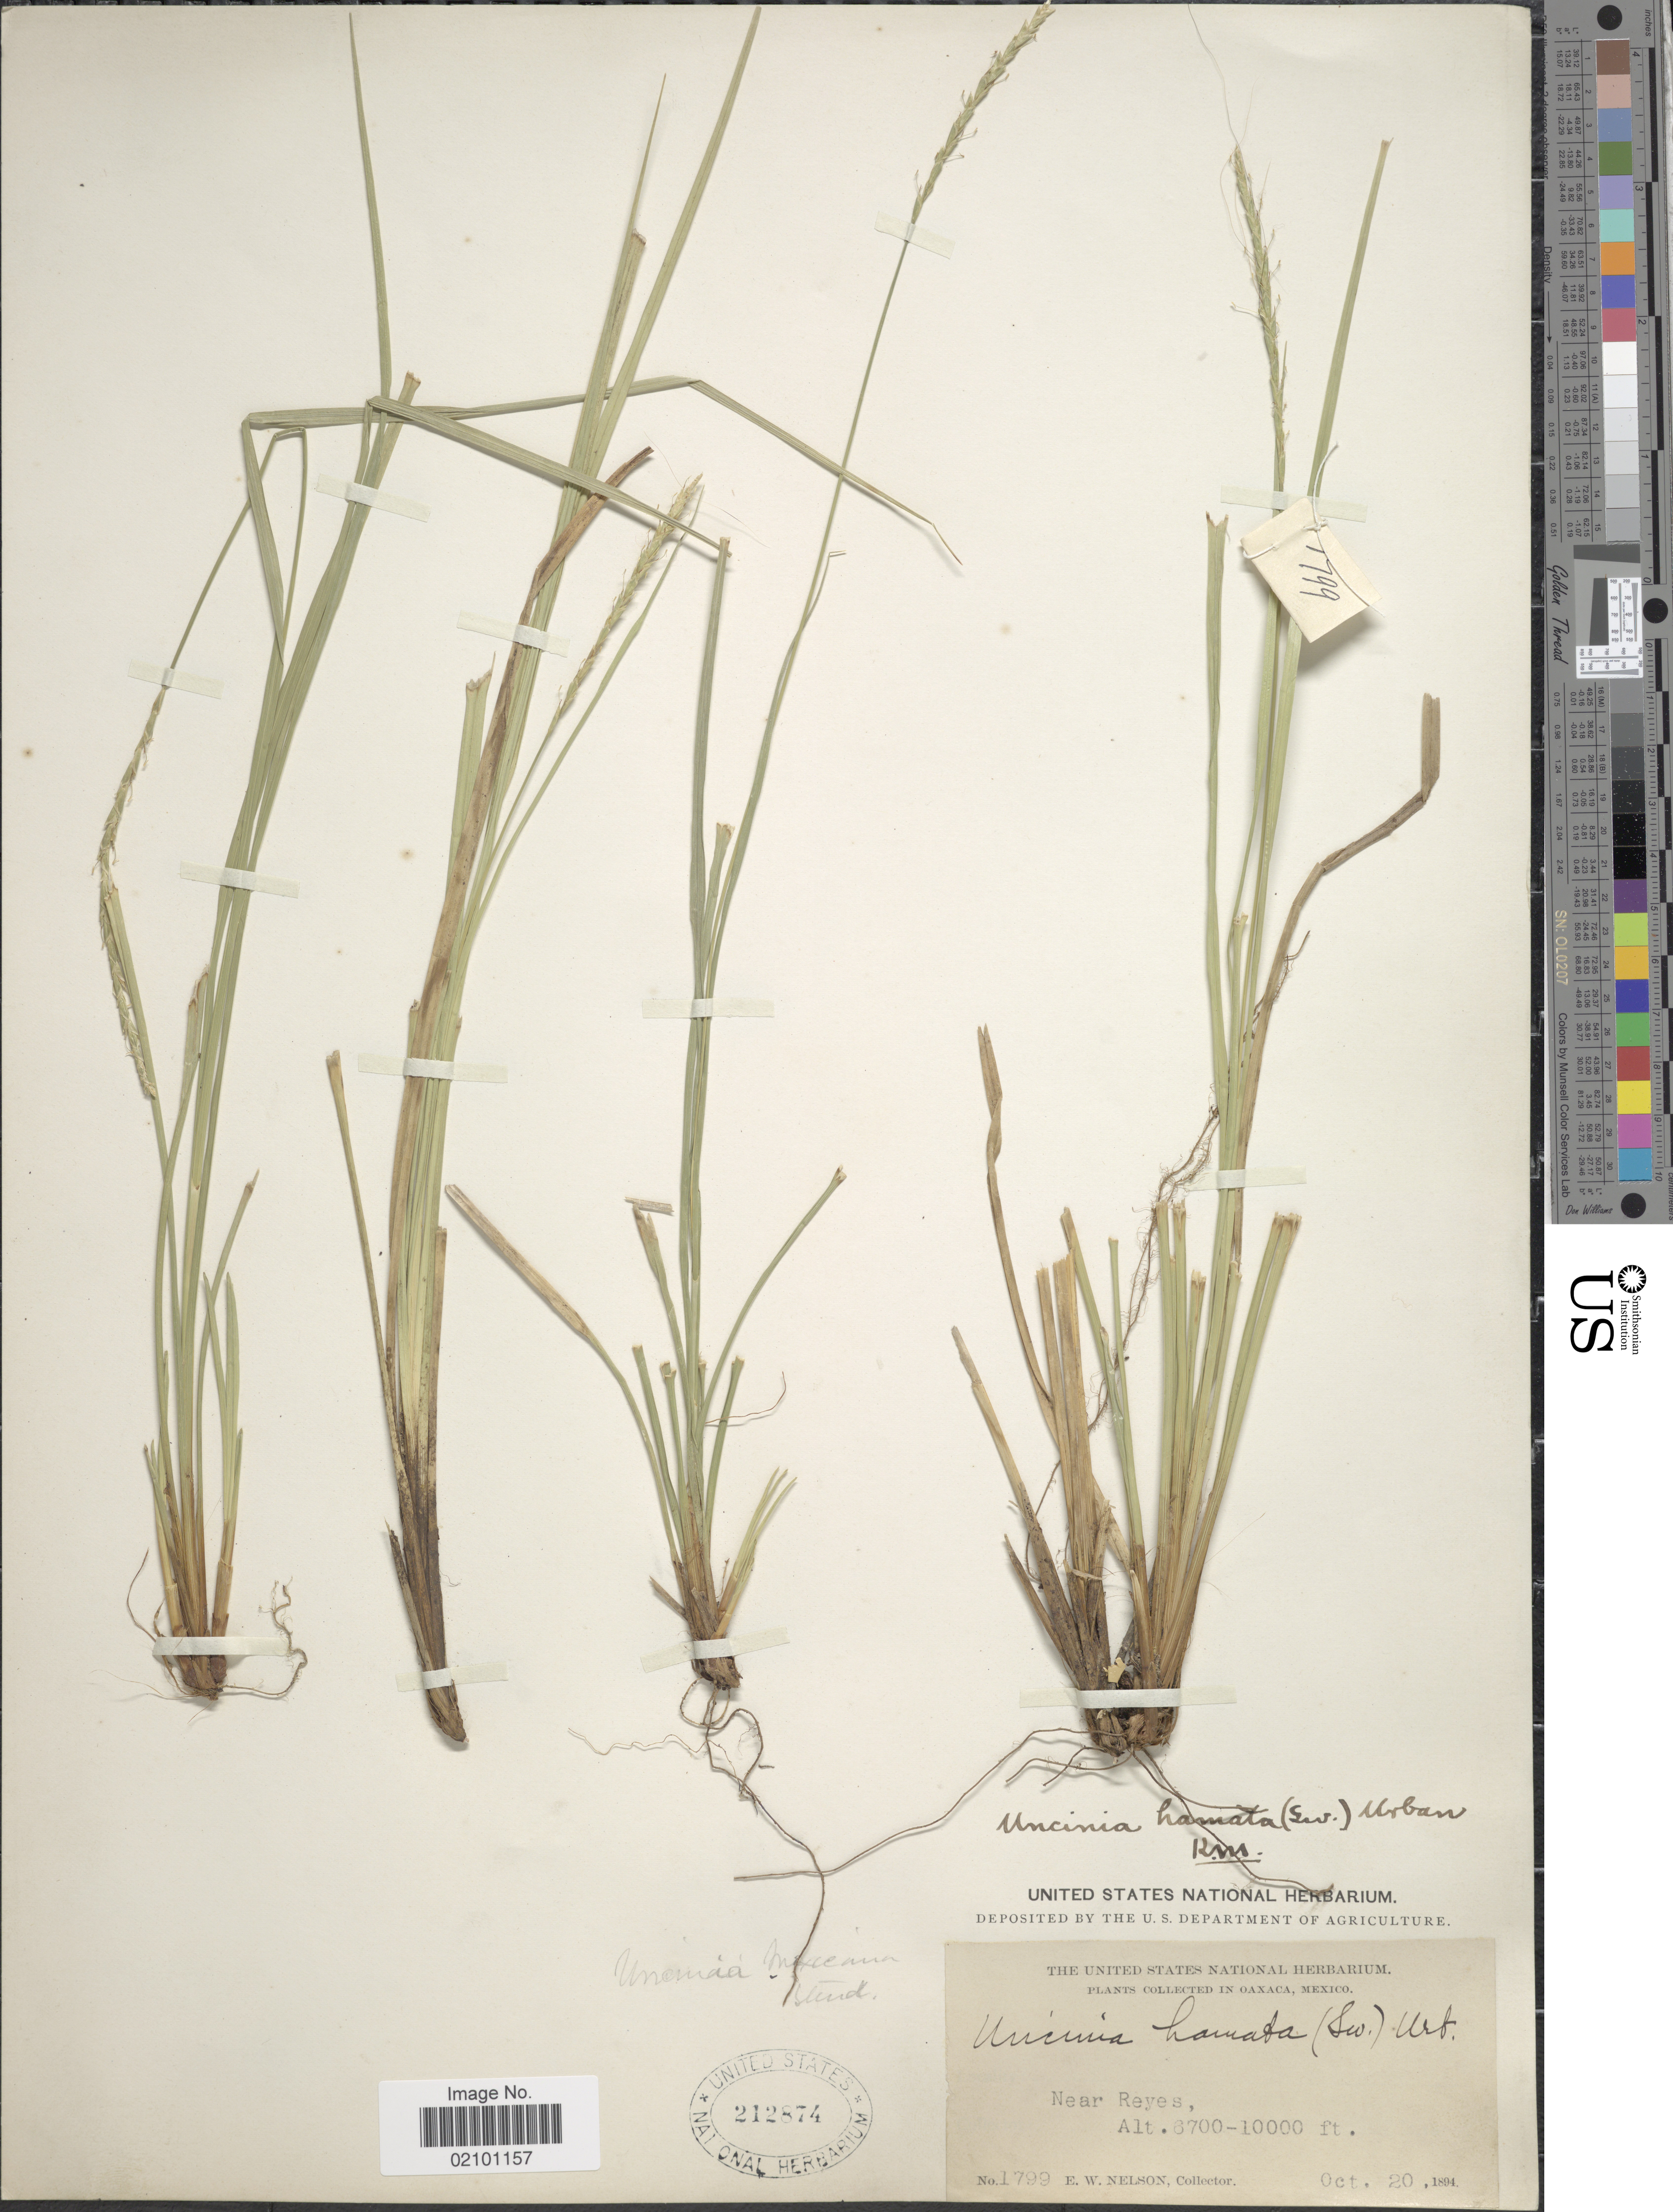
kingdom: Plantae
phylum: Tracheophyta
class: Liliopsida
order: Poales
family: Cyperaceae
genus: Carex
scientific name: Carex hamata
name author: Sw.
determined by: Strong, M. T., (US), Smithsonian Institution - National Museum of Natural History (UNITED STATES)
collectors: E. W. Nelson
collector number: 1799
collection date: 1894-10-20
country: Mexico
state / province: Oaxaca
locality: Near Reyes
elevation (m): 2042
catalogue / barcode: US 212874